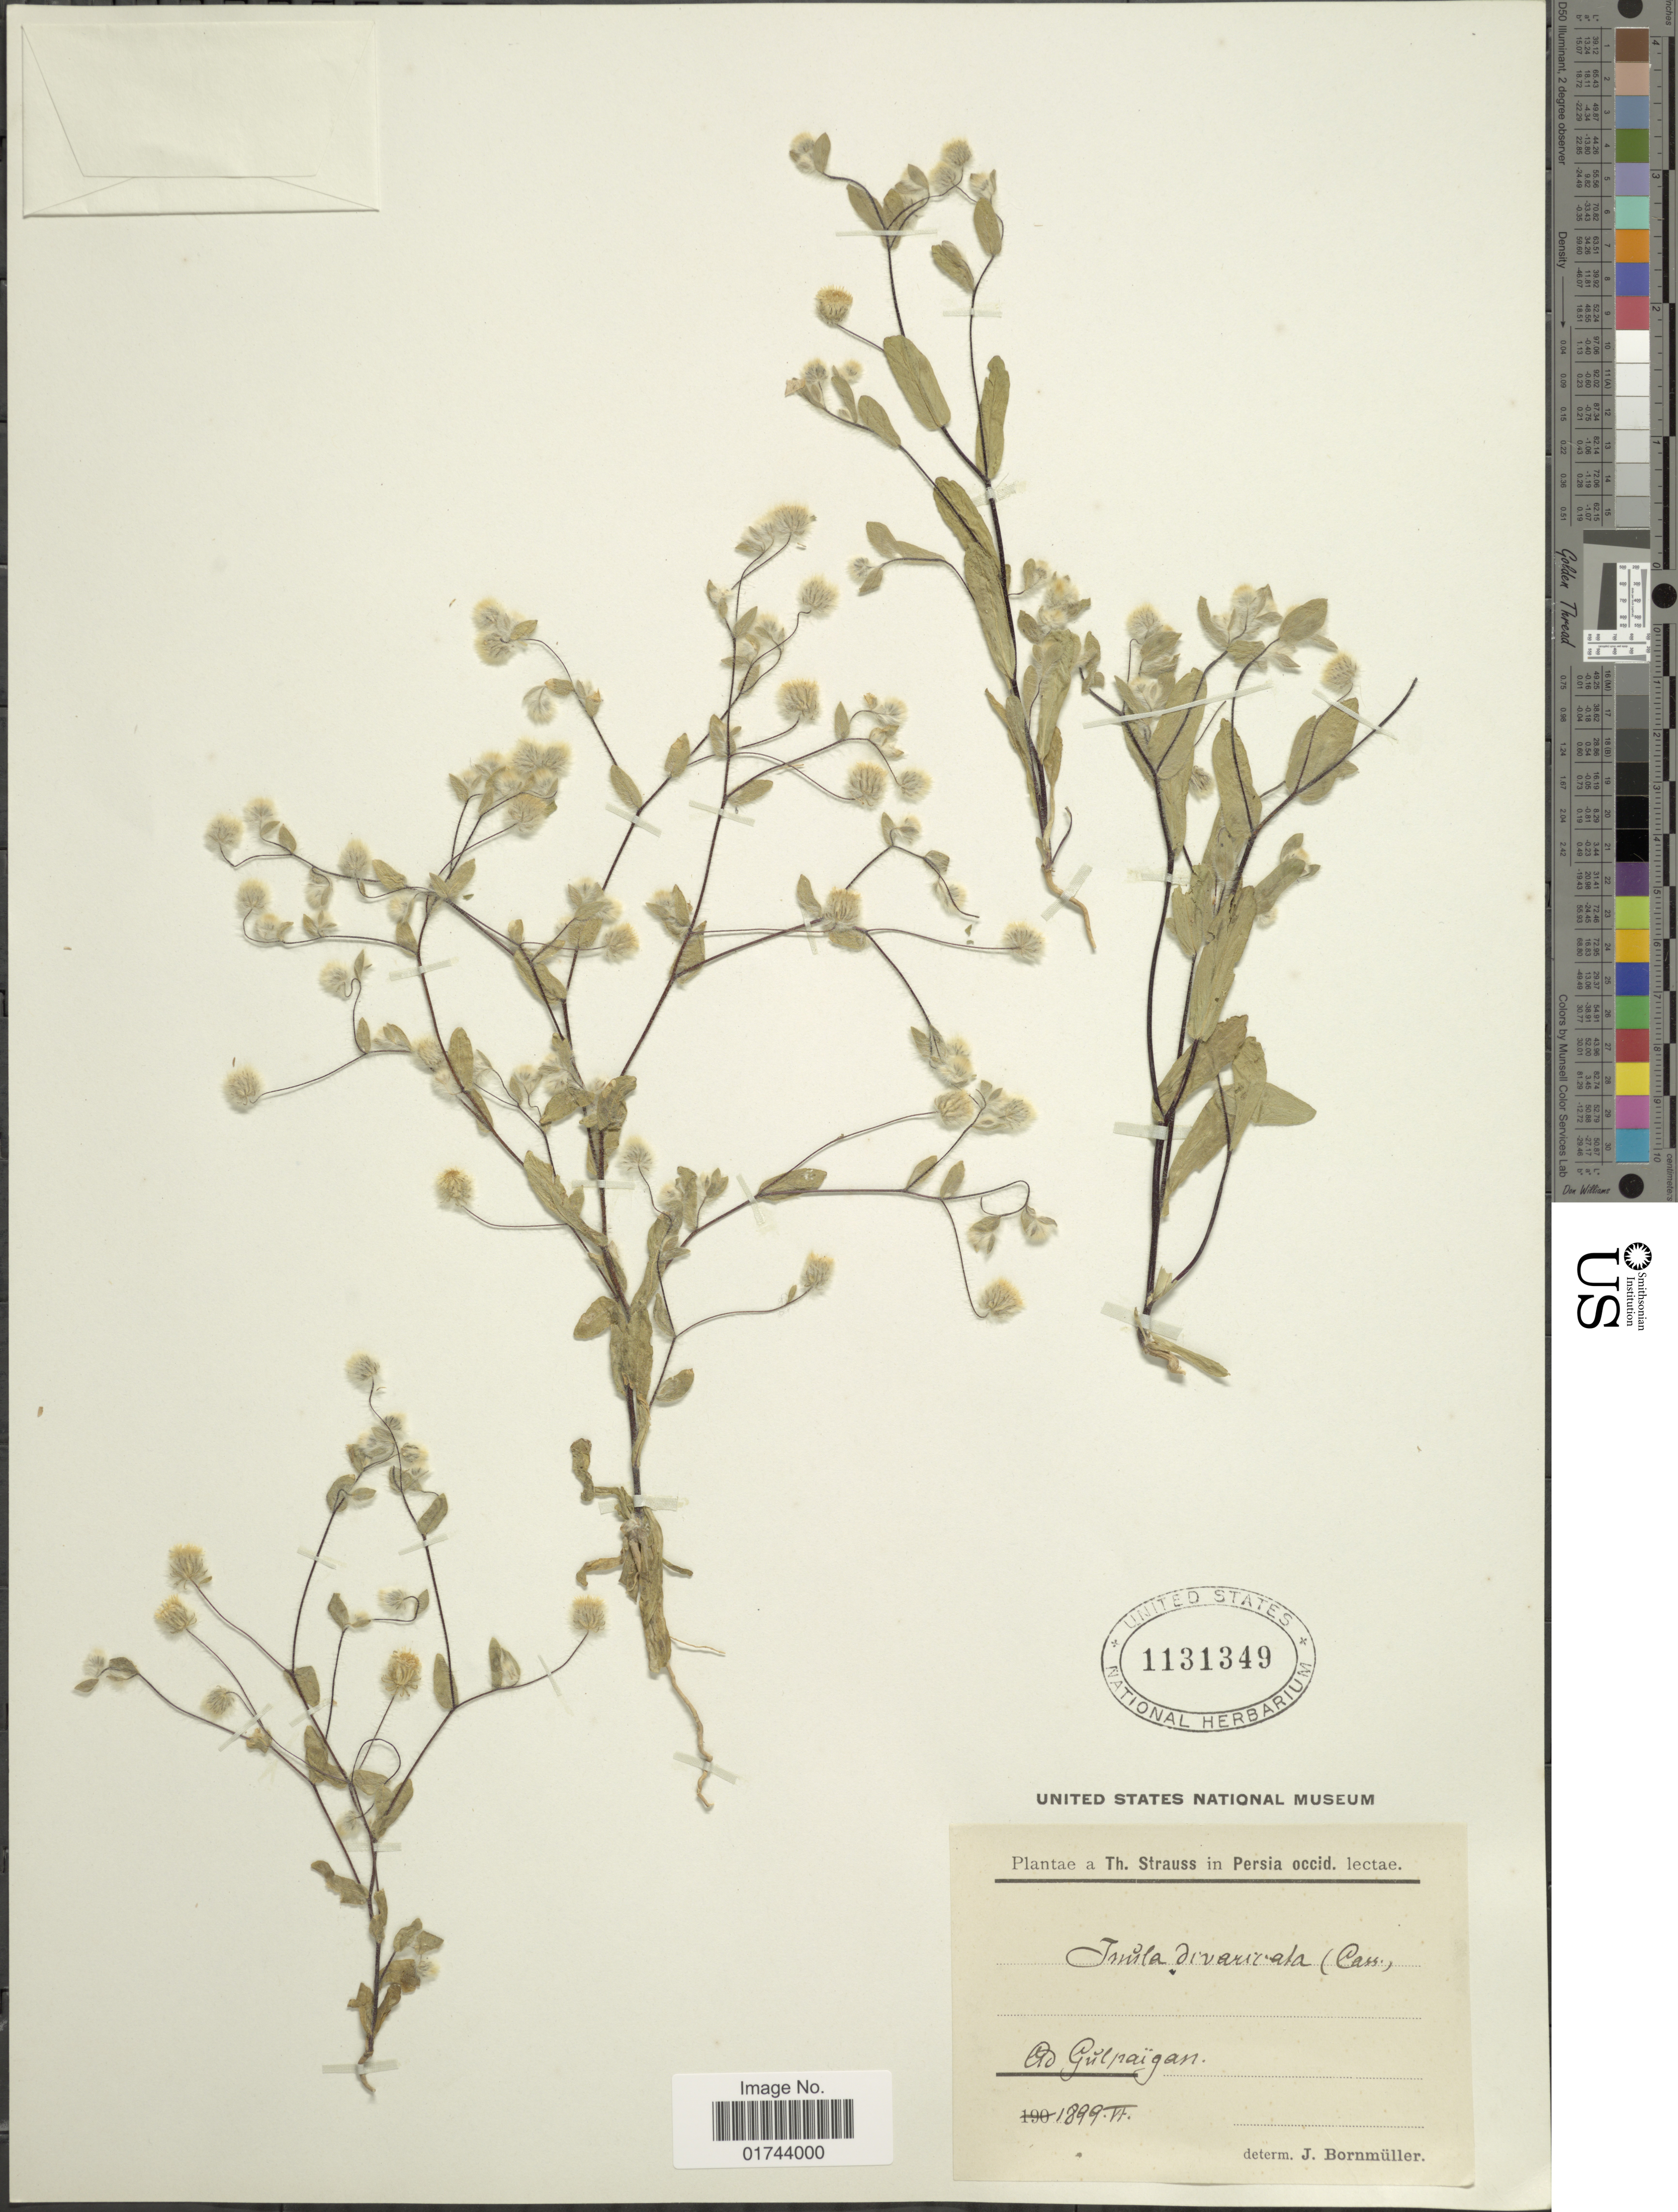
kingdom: Plantae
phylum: Tracheophyta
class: Magnoliopsida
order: Asterales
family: Asteraceae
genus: Inula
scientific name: Inula divaricata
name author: Boiss.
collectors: T. Strauss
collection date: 1899-06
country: Iran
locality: Persia occid.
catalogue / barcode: US 1131349